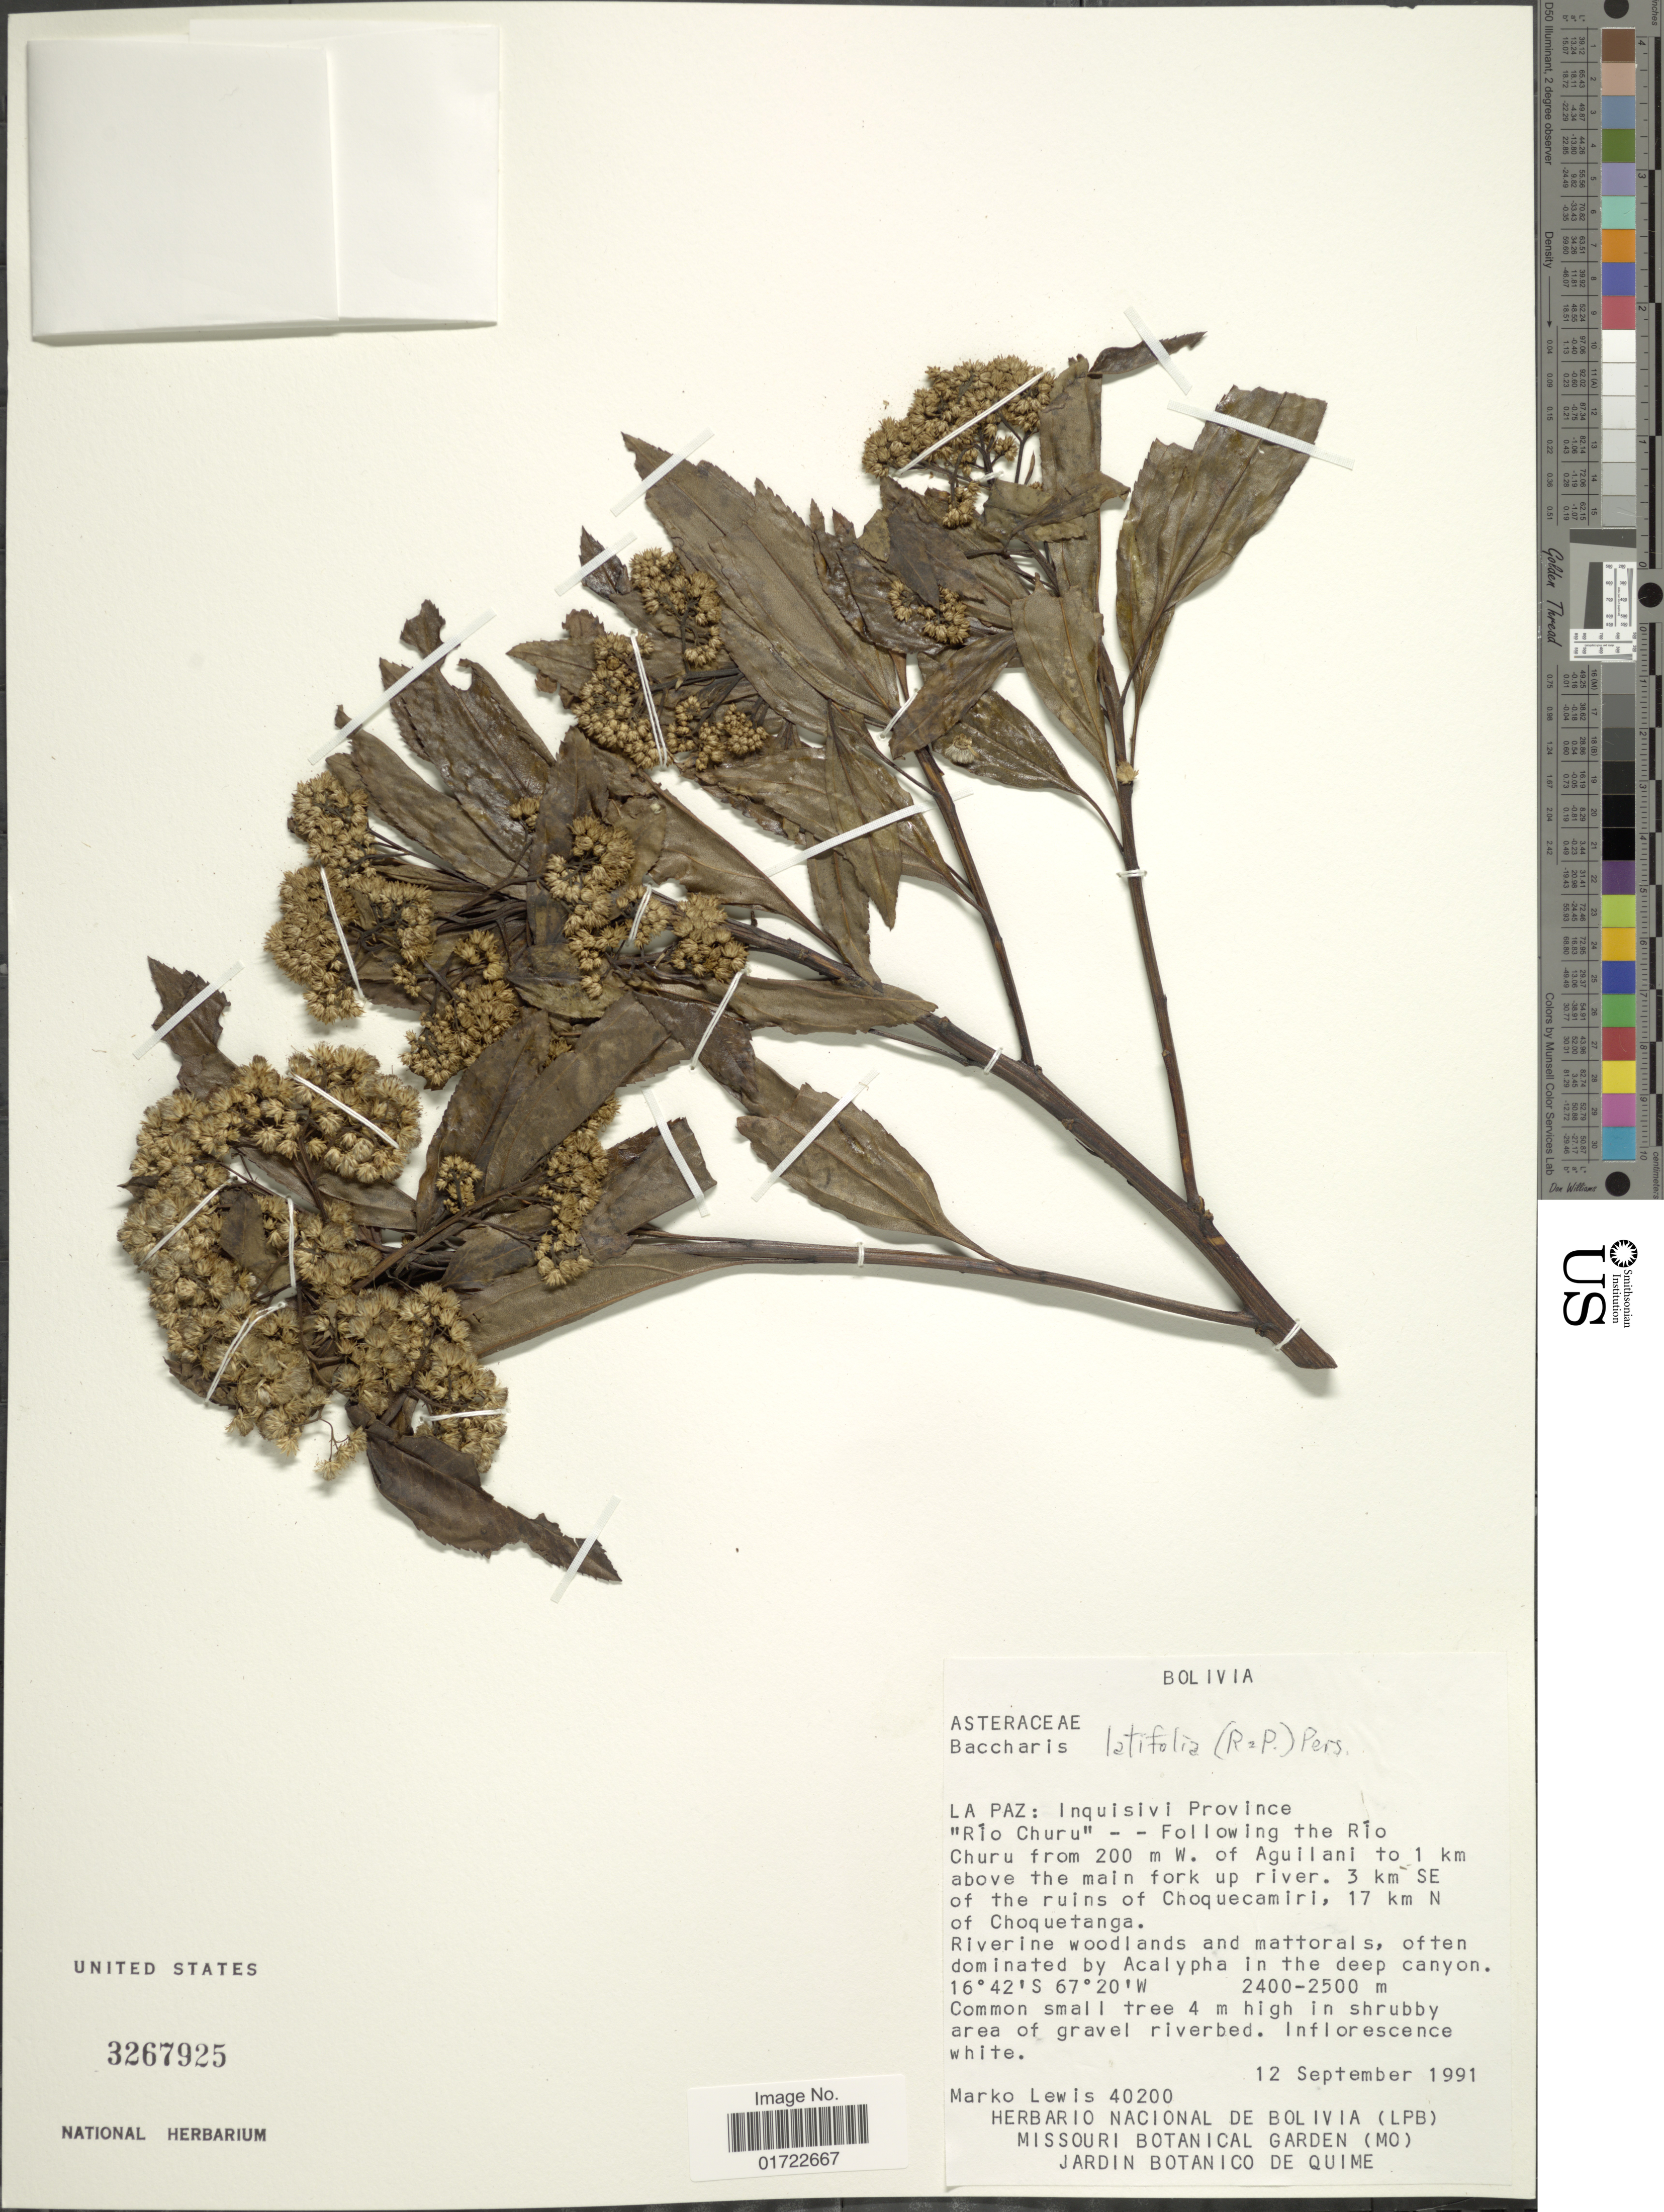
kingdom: Plantae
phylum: Tracheophyta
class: Magnoliopsida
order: Asterales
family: Asteraceae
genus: Baccharis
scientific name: Baccharis latifolia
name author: (Ruiz & Pav.) Pers.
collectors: M. A. Lewis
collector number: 40200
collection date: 1991-09-12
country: Bolivia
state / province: La Paz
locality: Inquisivil Province "Rio Churu"-- Following the Río Churu from 200 m W. of Aguilani to 1 km above the main fork up river. 3 km SE of the ruins of Choquecamiri, 17 km N of Choquetanga.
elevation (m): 2400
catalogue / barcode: US 3267925